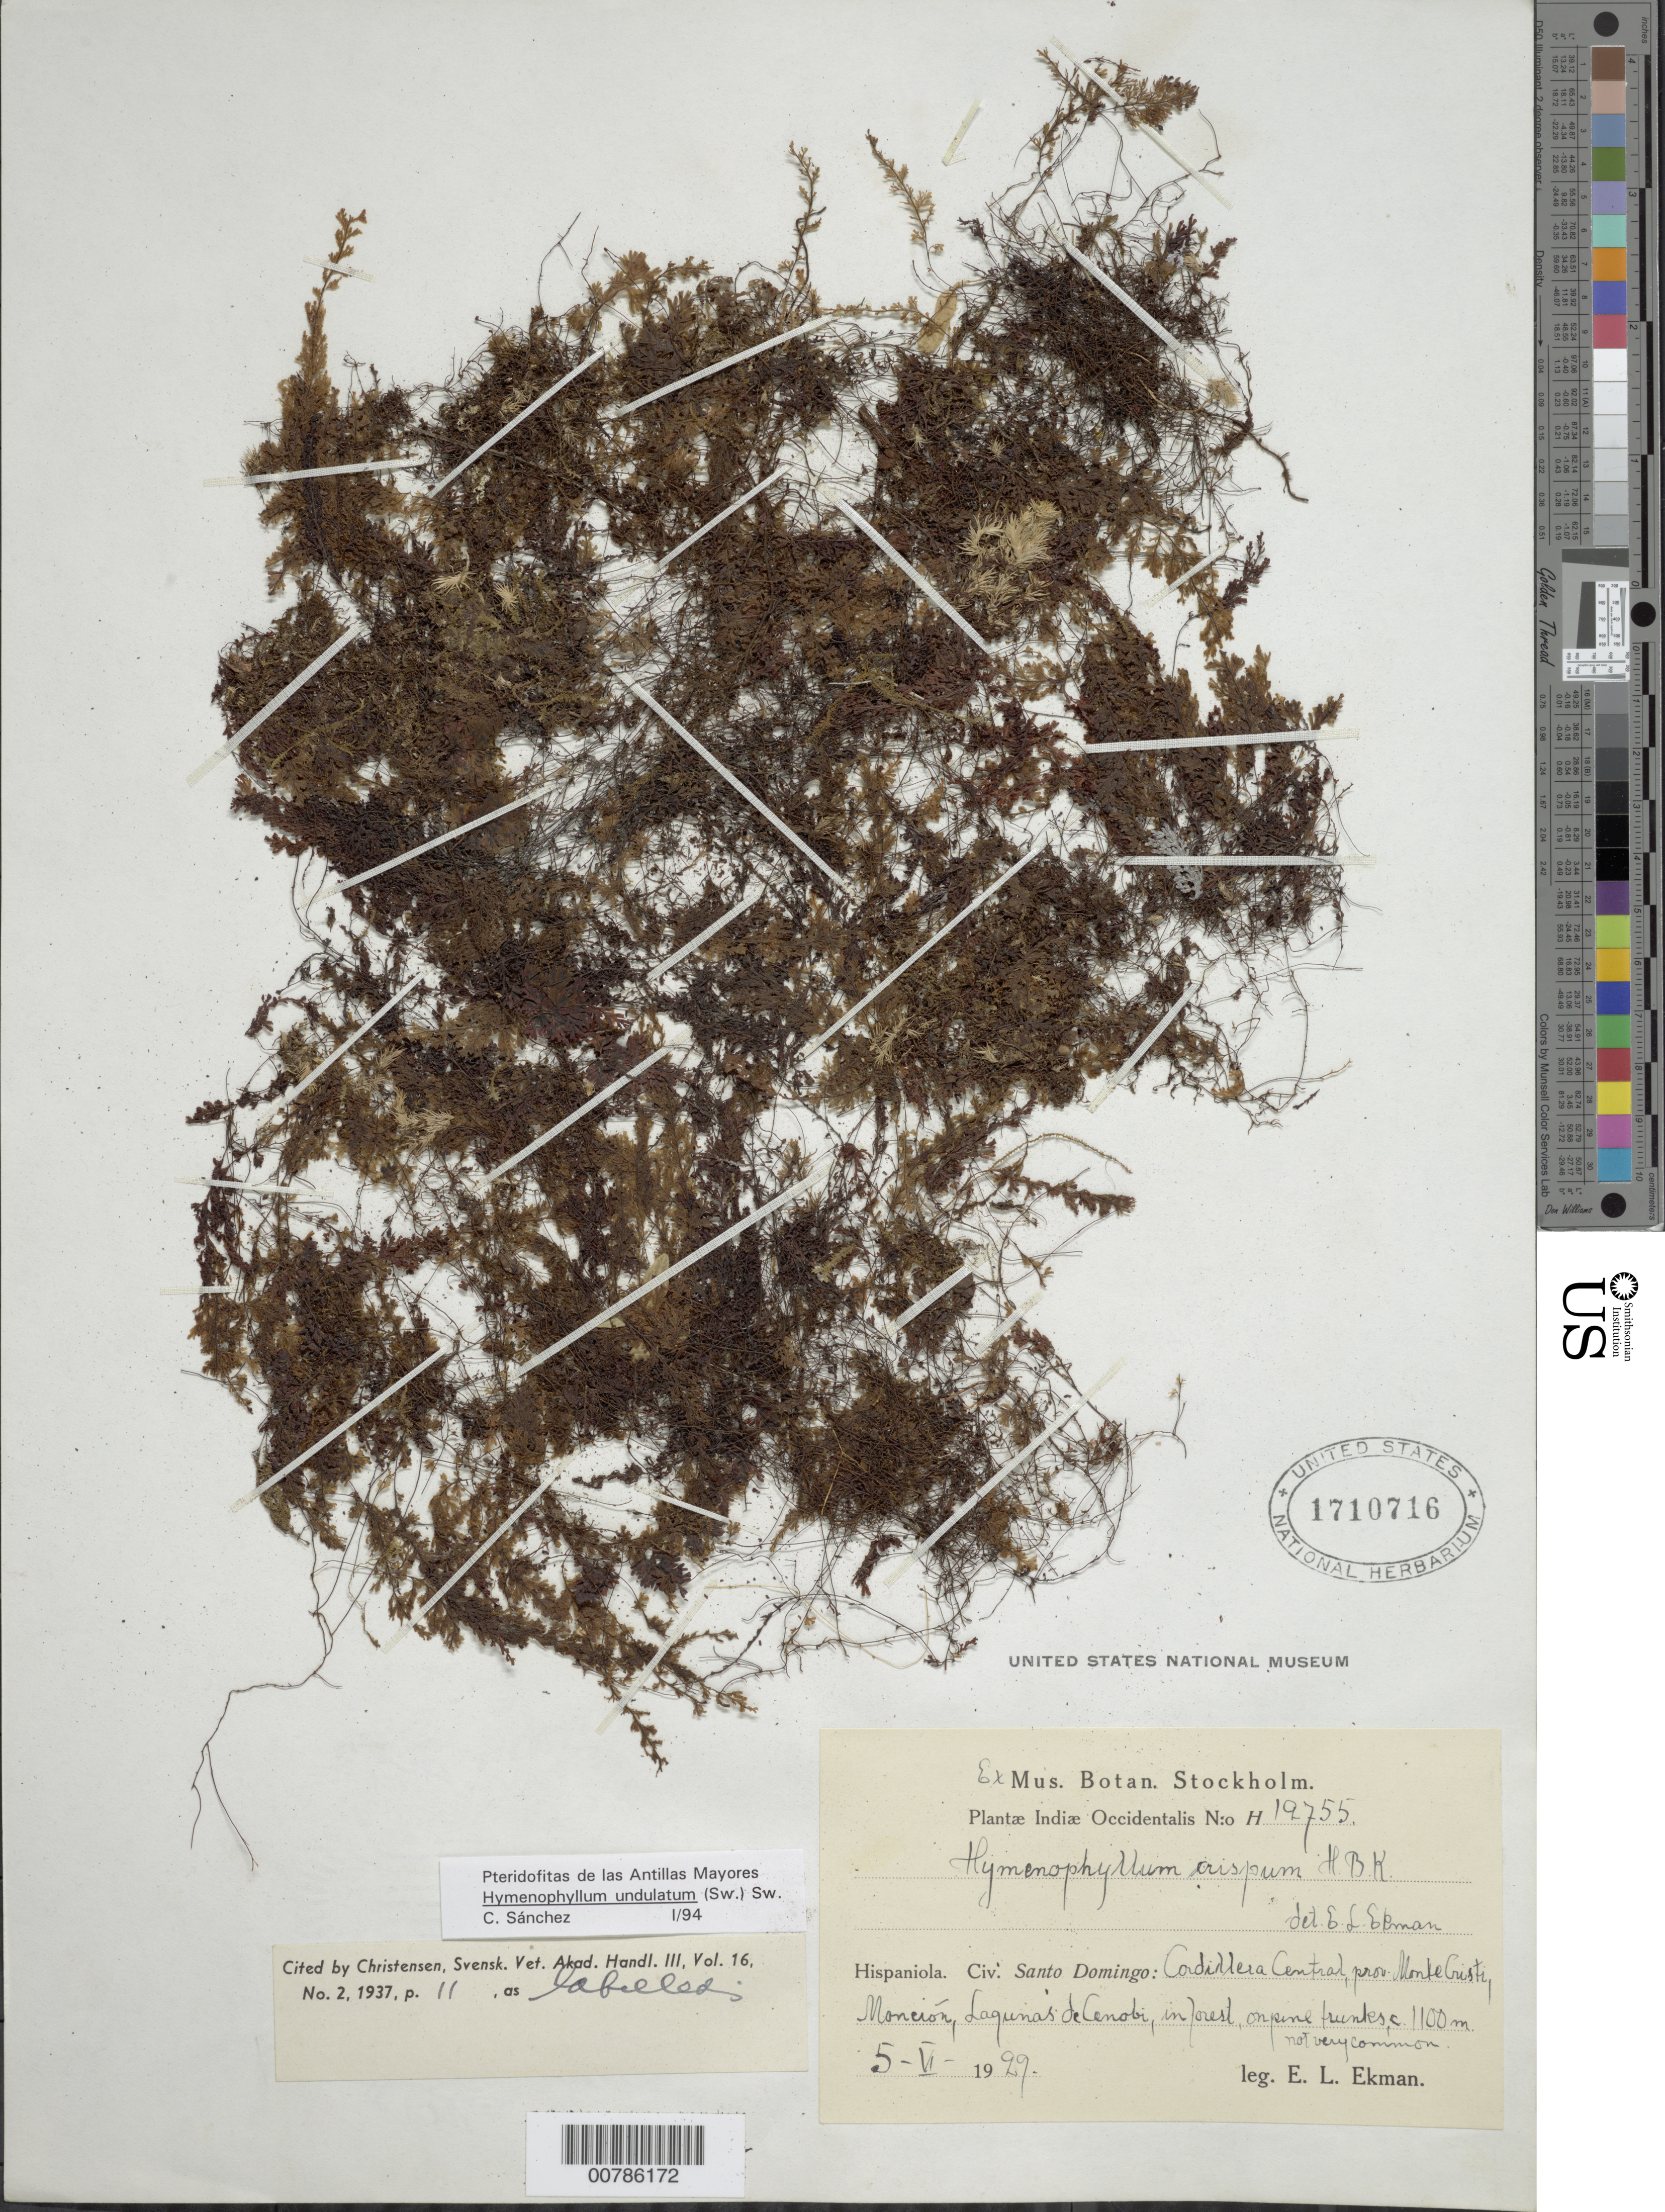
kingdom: Plantae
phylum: Tracheophyta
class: Polypodiopsida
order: Hymenophyllales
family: Hymenophyllaceae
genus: Hymenophyllum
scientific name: Hymenophyllum undulatum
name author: (Sw.) Sw.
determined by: Sánchez, C. A.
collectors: E. L. Ekman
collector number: H 19755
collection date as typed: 05 Jun 1929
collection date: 1929-06-05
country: Dominican Republic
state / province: Monte Cristi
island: Hispaniola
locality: Cordillera Central, Manción, Lagunas de Cenobi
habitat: In forest, on pine trunks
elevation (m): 1100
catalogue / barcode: US 1710716